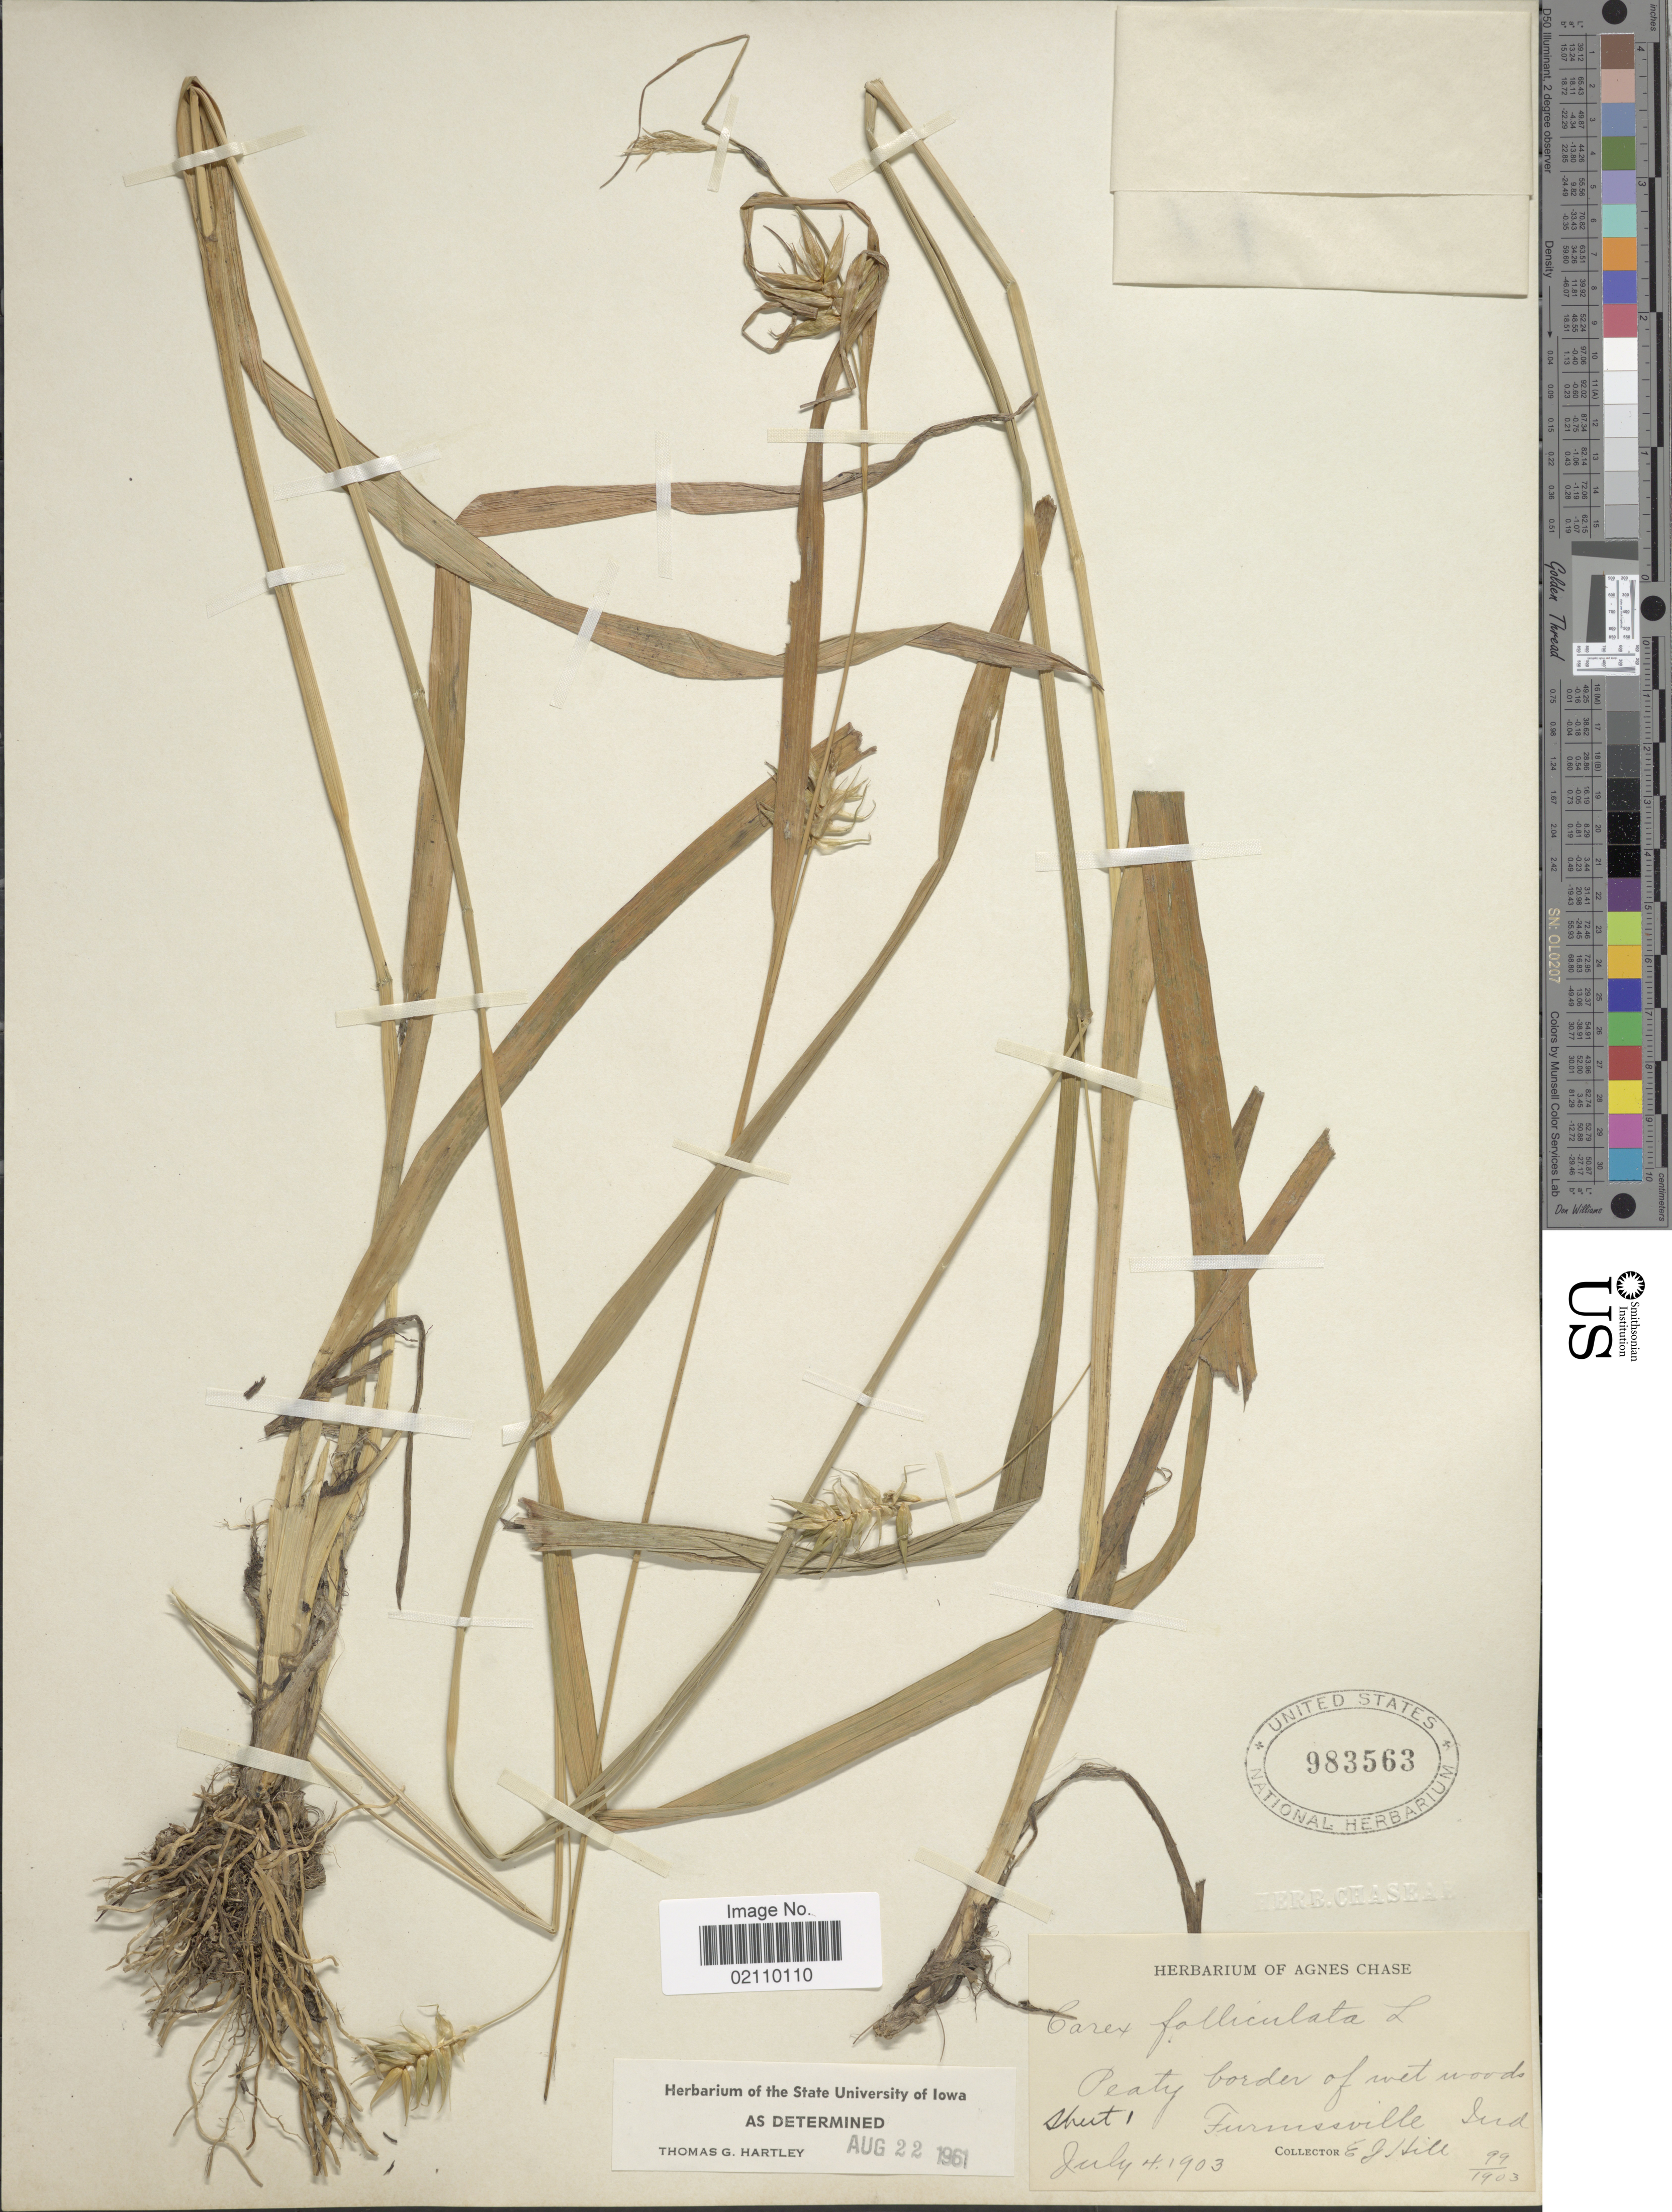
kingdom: Plantae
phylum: Tracheophyta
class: Liliopsida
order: Poales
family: Cyperaceae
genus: Carex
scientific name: Carex folliculata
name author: L.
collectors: E. J. Hill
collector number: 99?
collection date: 1903-07-04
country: United States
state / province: Indiana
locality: Furnessville, peaty border of wet woods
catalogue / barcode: US 983563